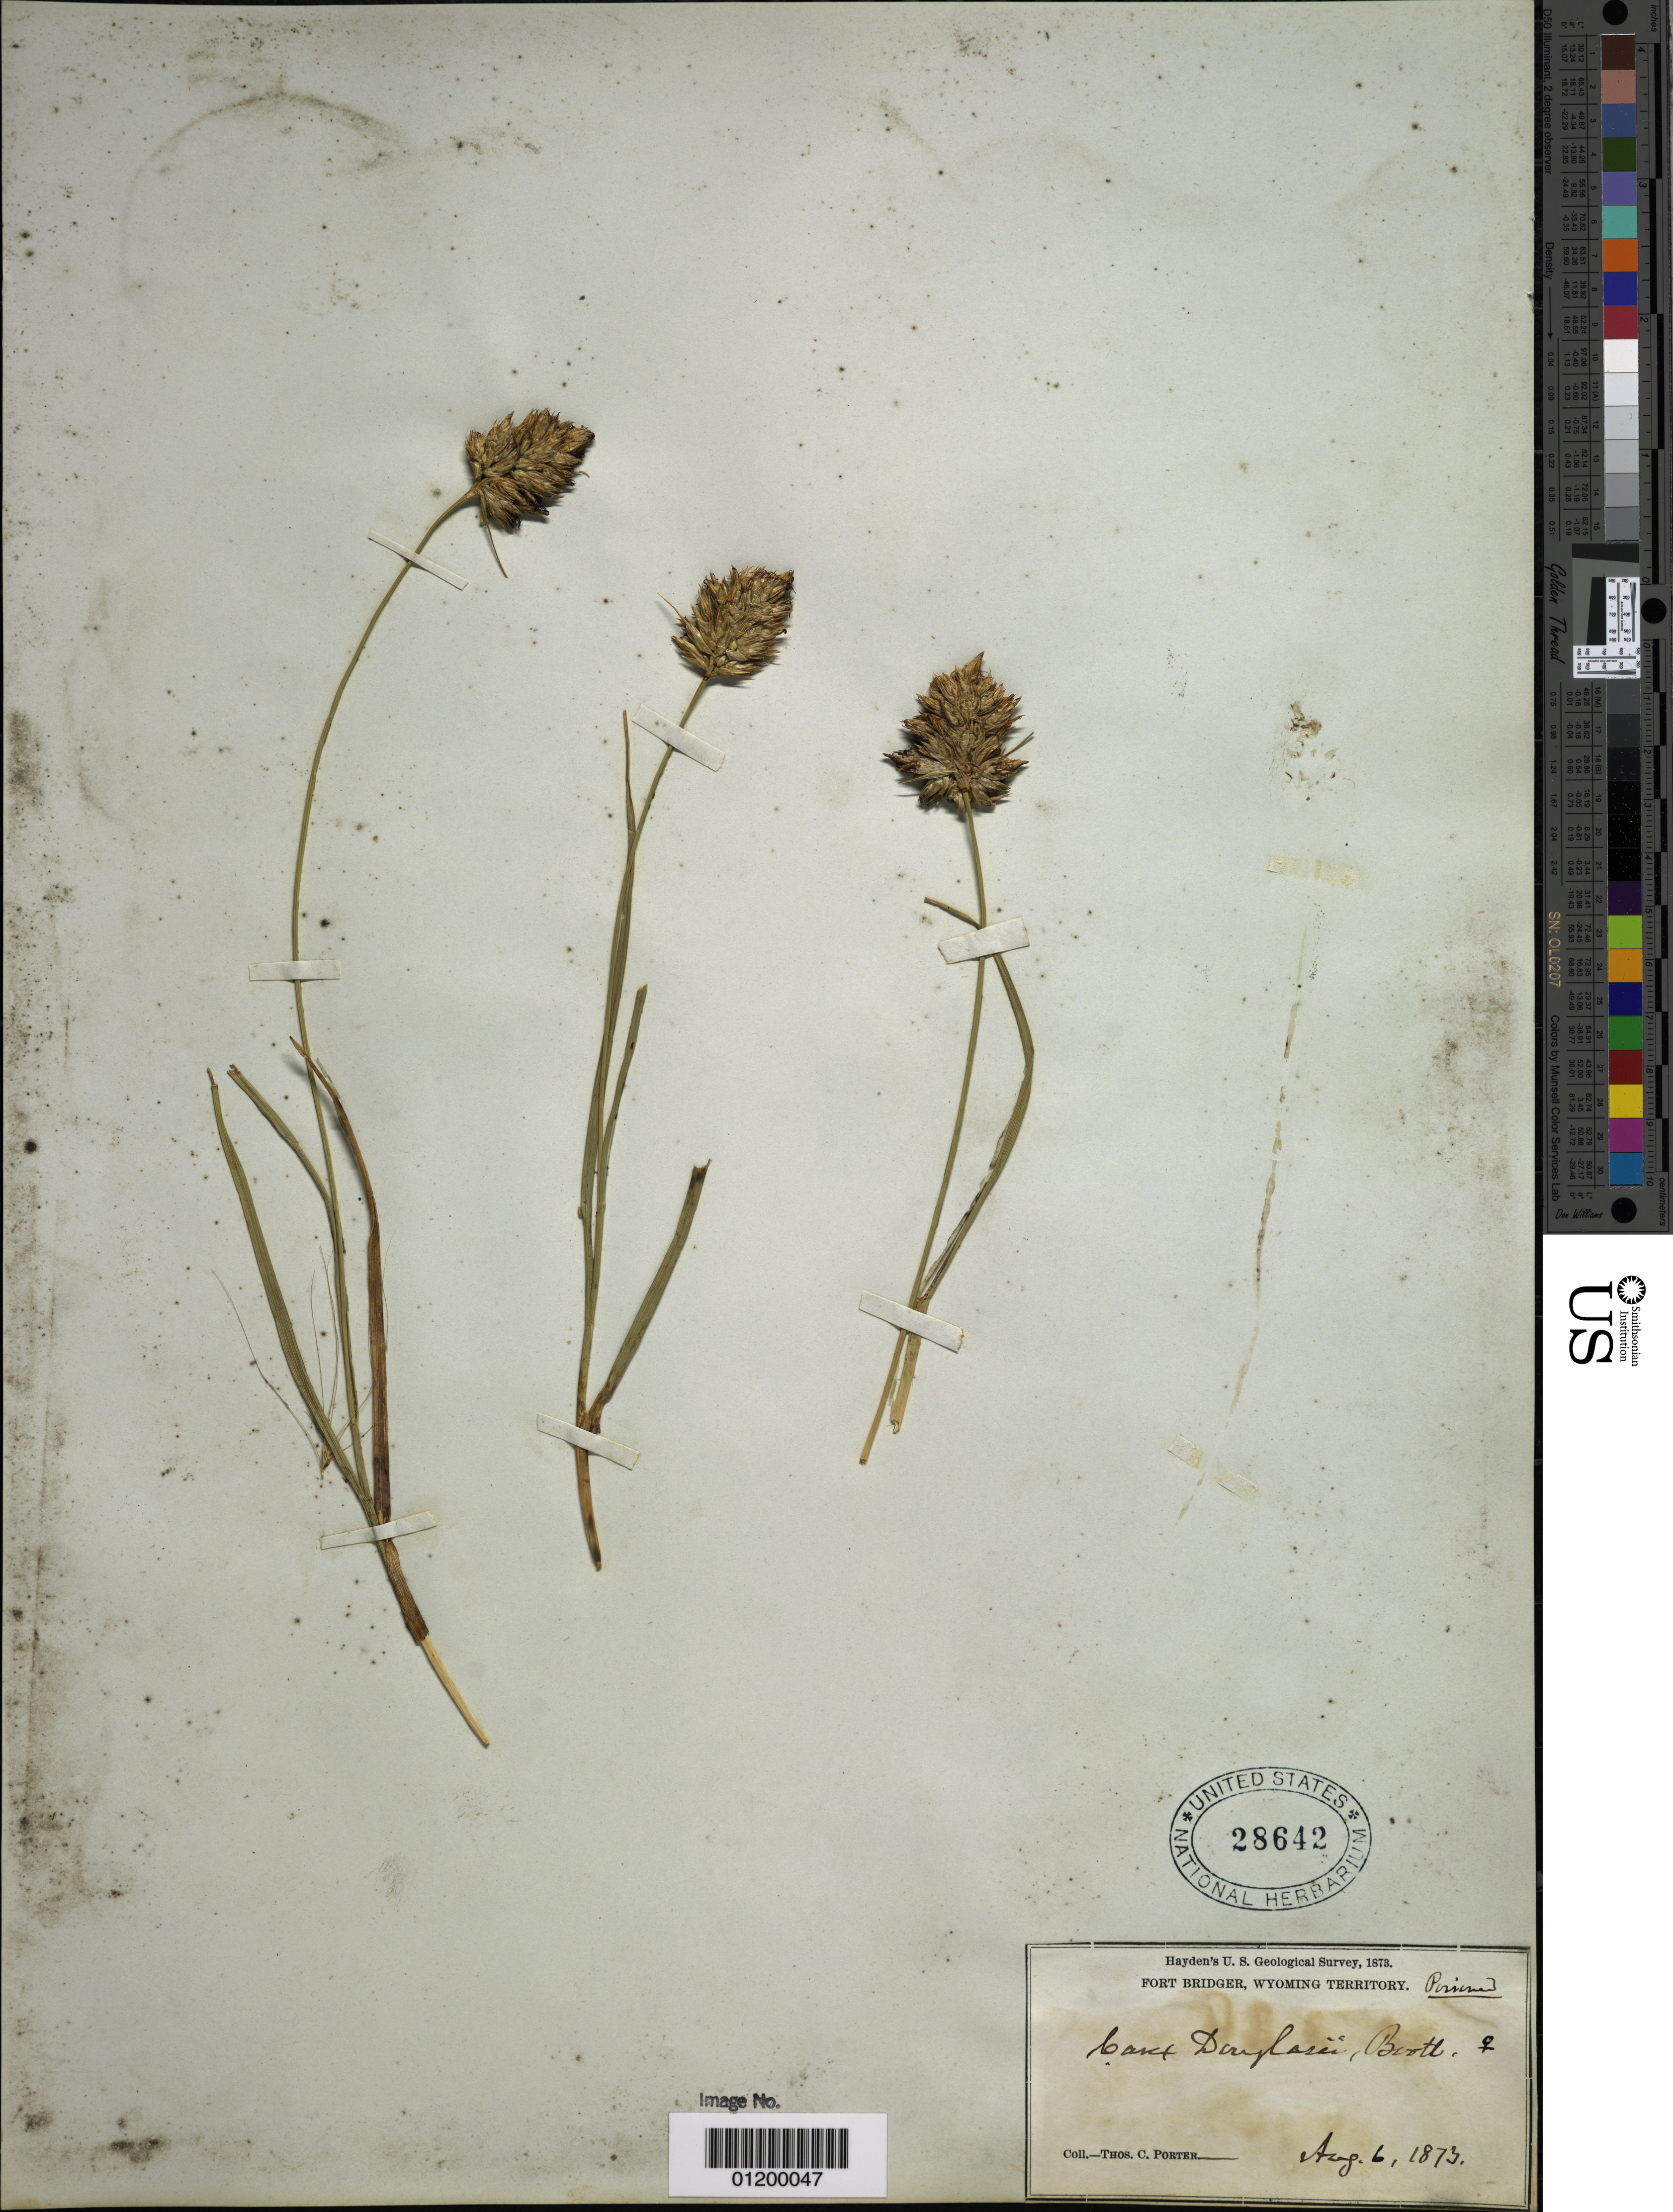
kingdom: Plantae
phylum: Tracheophyta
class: Liliopsida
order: Poales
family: Cyperaceae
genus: Carex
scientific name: Carex douglasii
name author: Boott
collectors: T. C. Porter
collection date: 1873-08-06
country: United States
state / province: Wyoming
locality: Fort Bridger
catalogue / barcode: US 28642